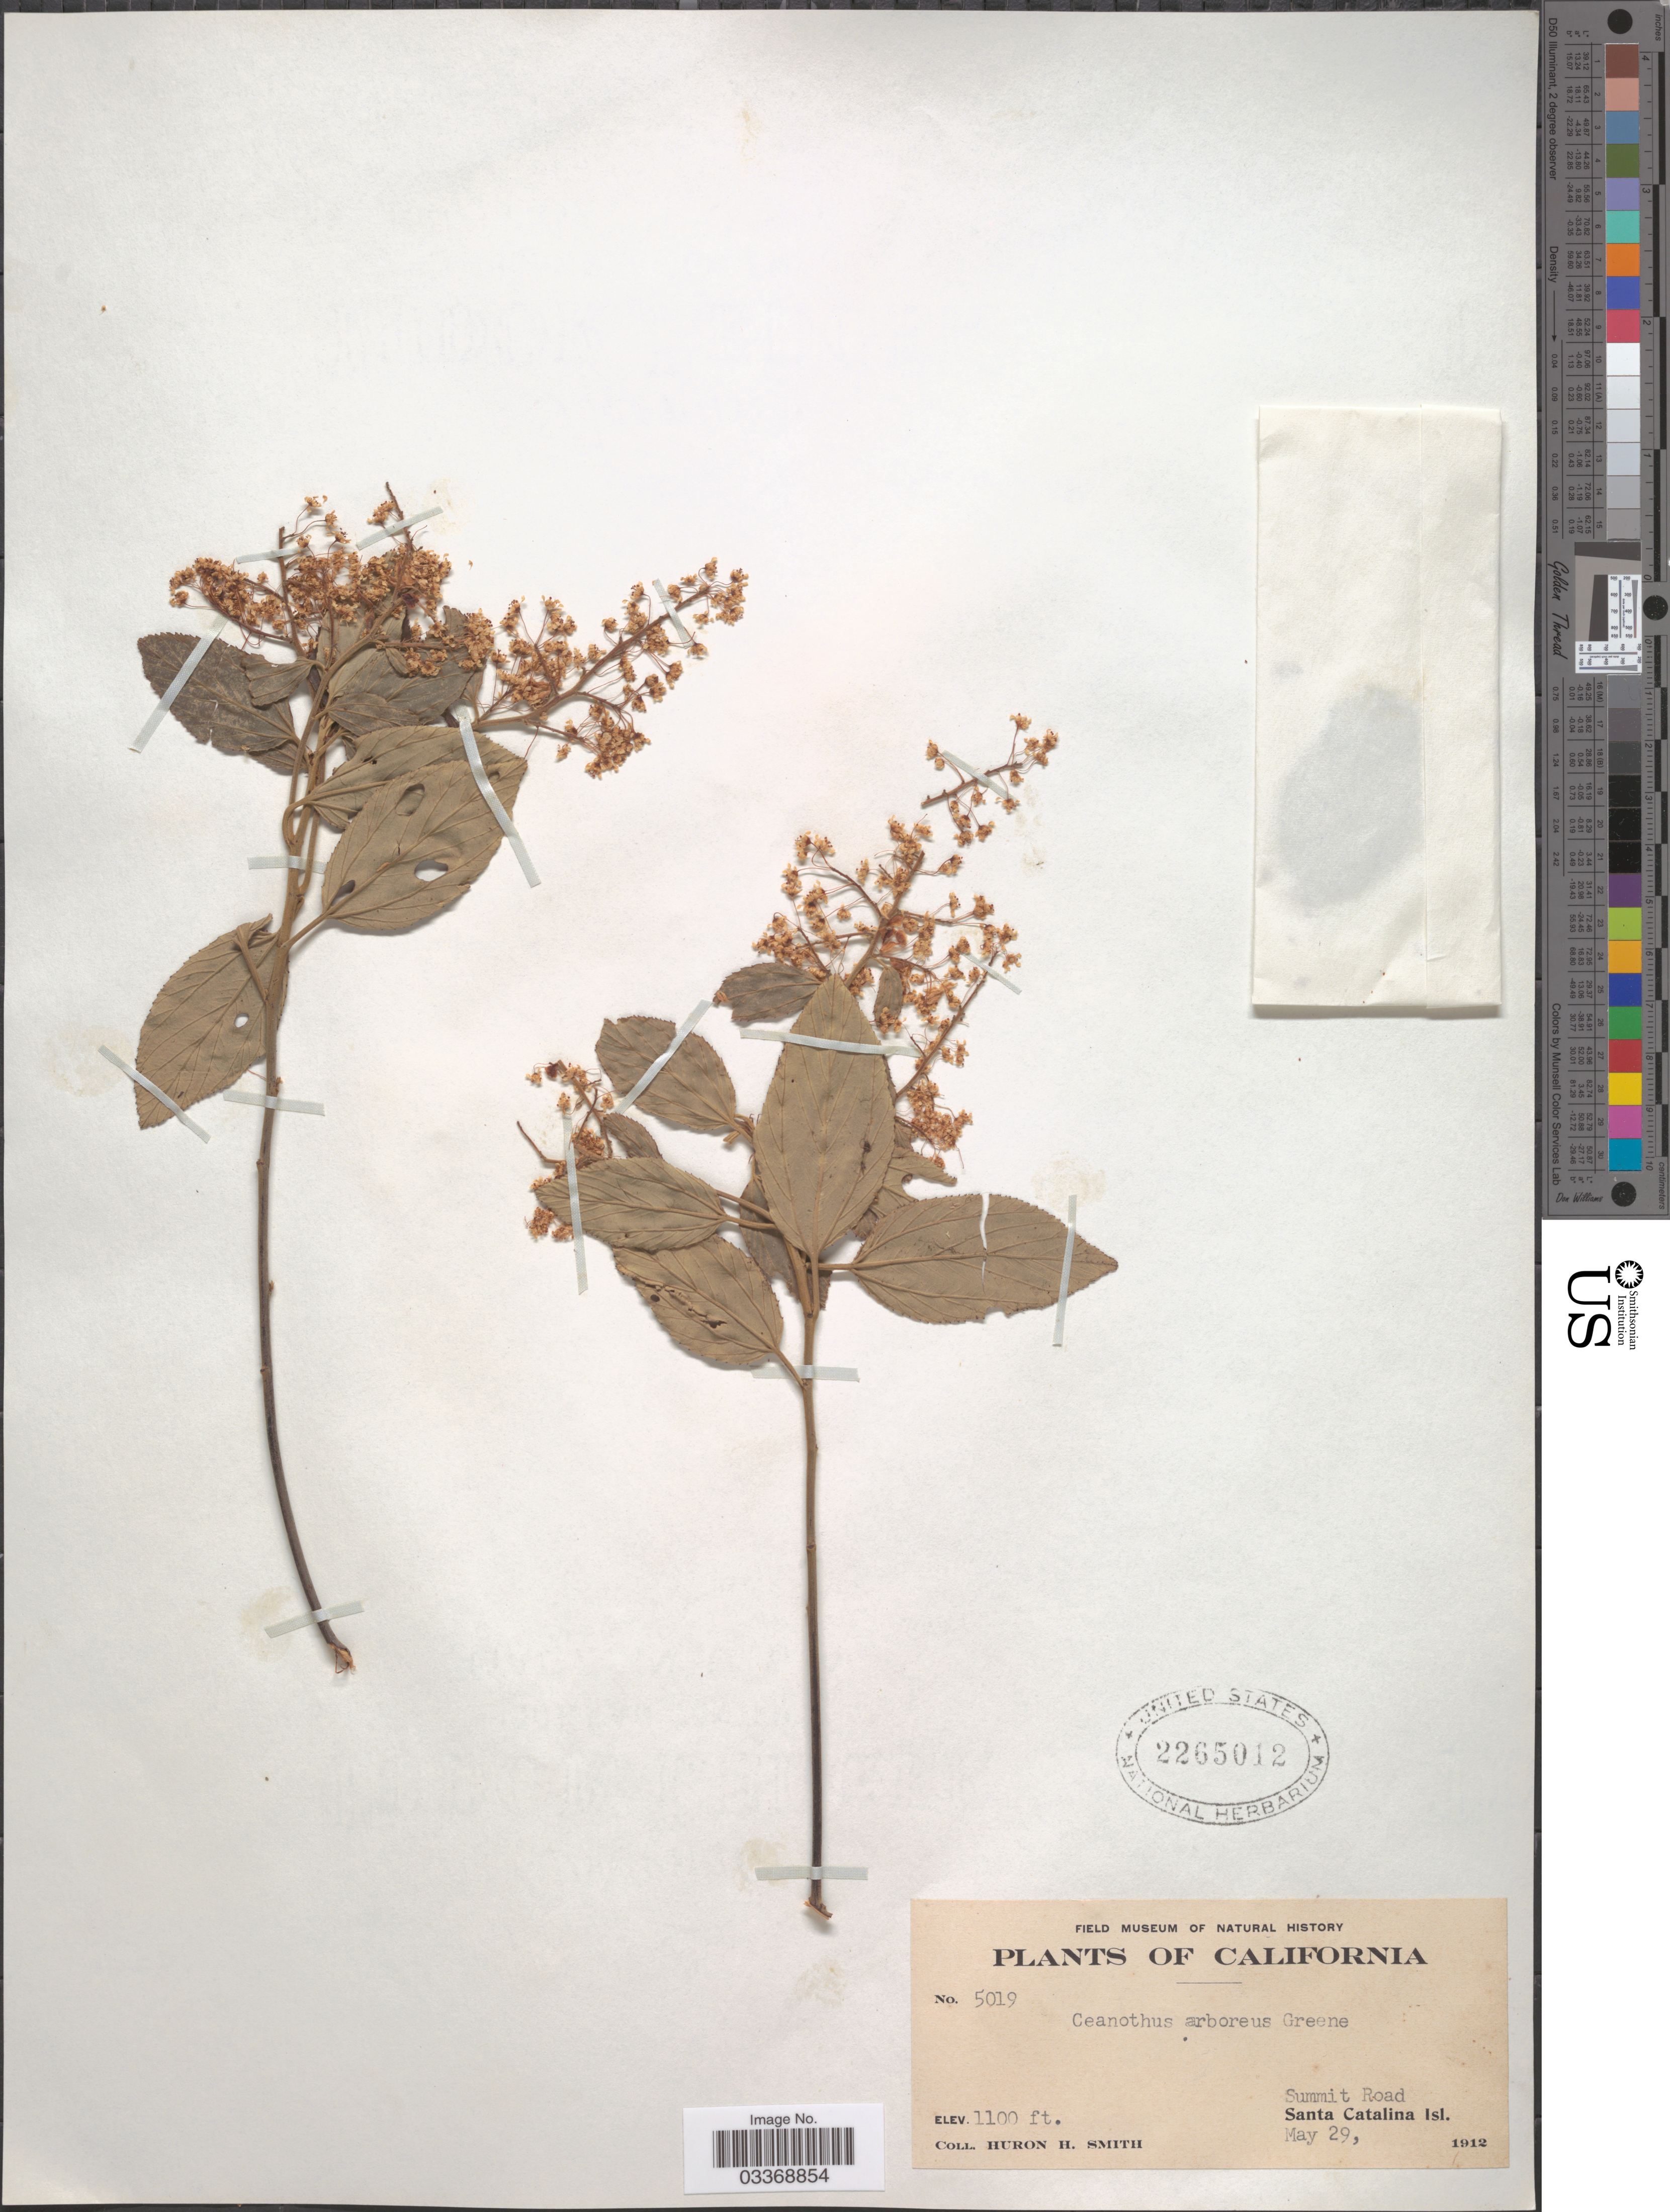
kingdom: Plantae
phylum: Tracheophyta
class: Magnoliopsida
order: Rosales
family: Rhamnaceae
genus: Ceanothus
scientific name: Ceanothus arboreus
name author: Greene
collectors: Huron H. Smith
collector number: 5019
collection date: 1912-05-29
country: United States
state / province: California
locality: Summit Road. Santa Catalina Isl.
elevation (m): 335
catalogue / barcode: US 2265012